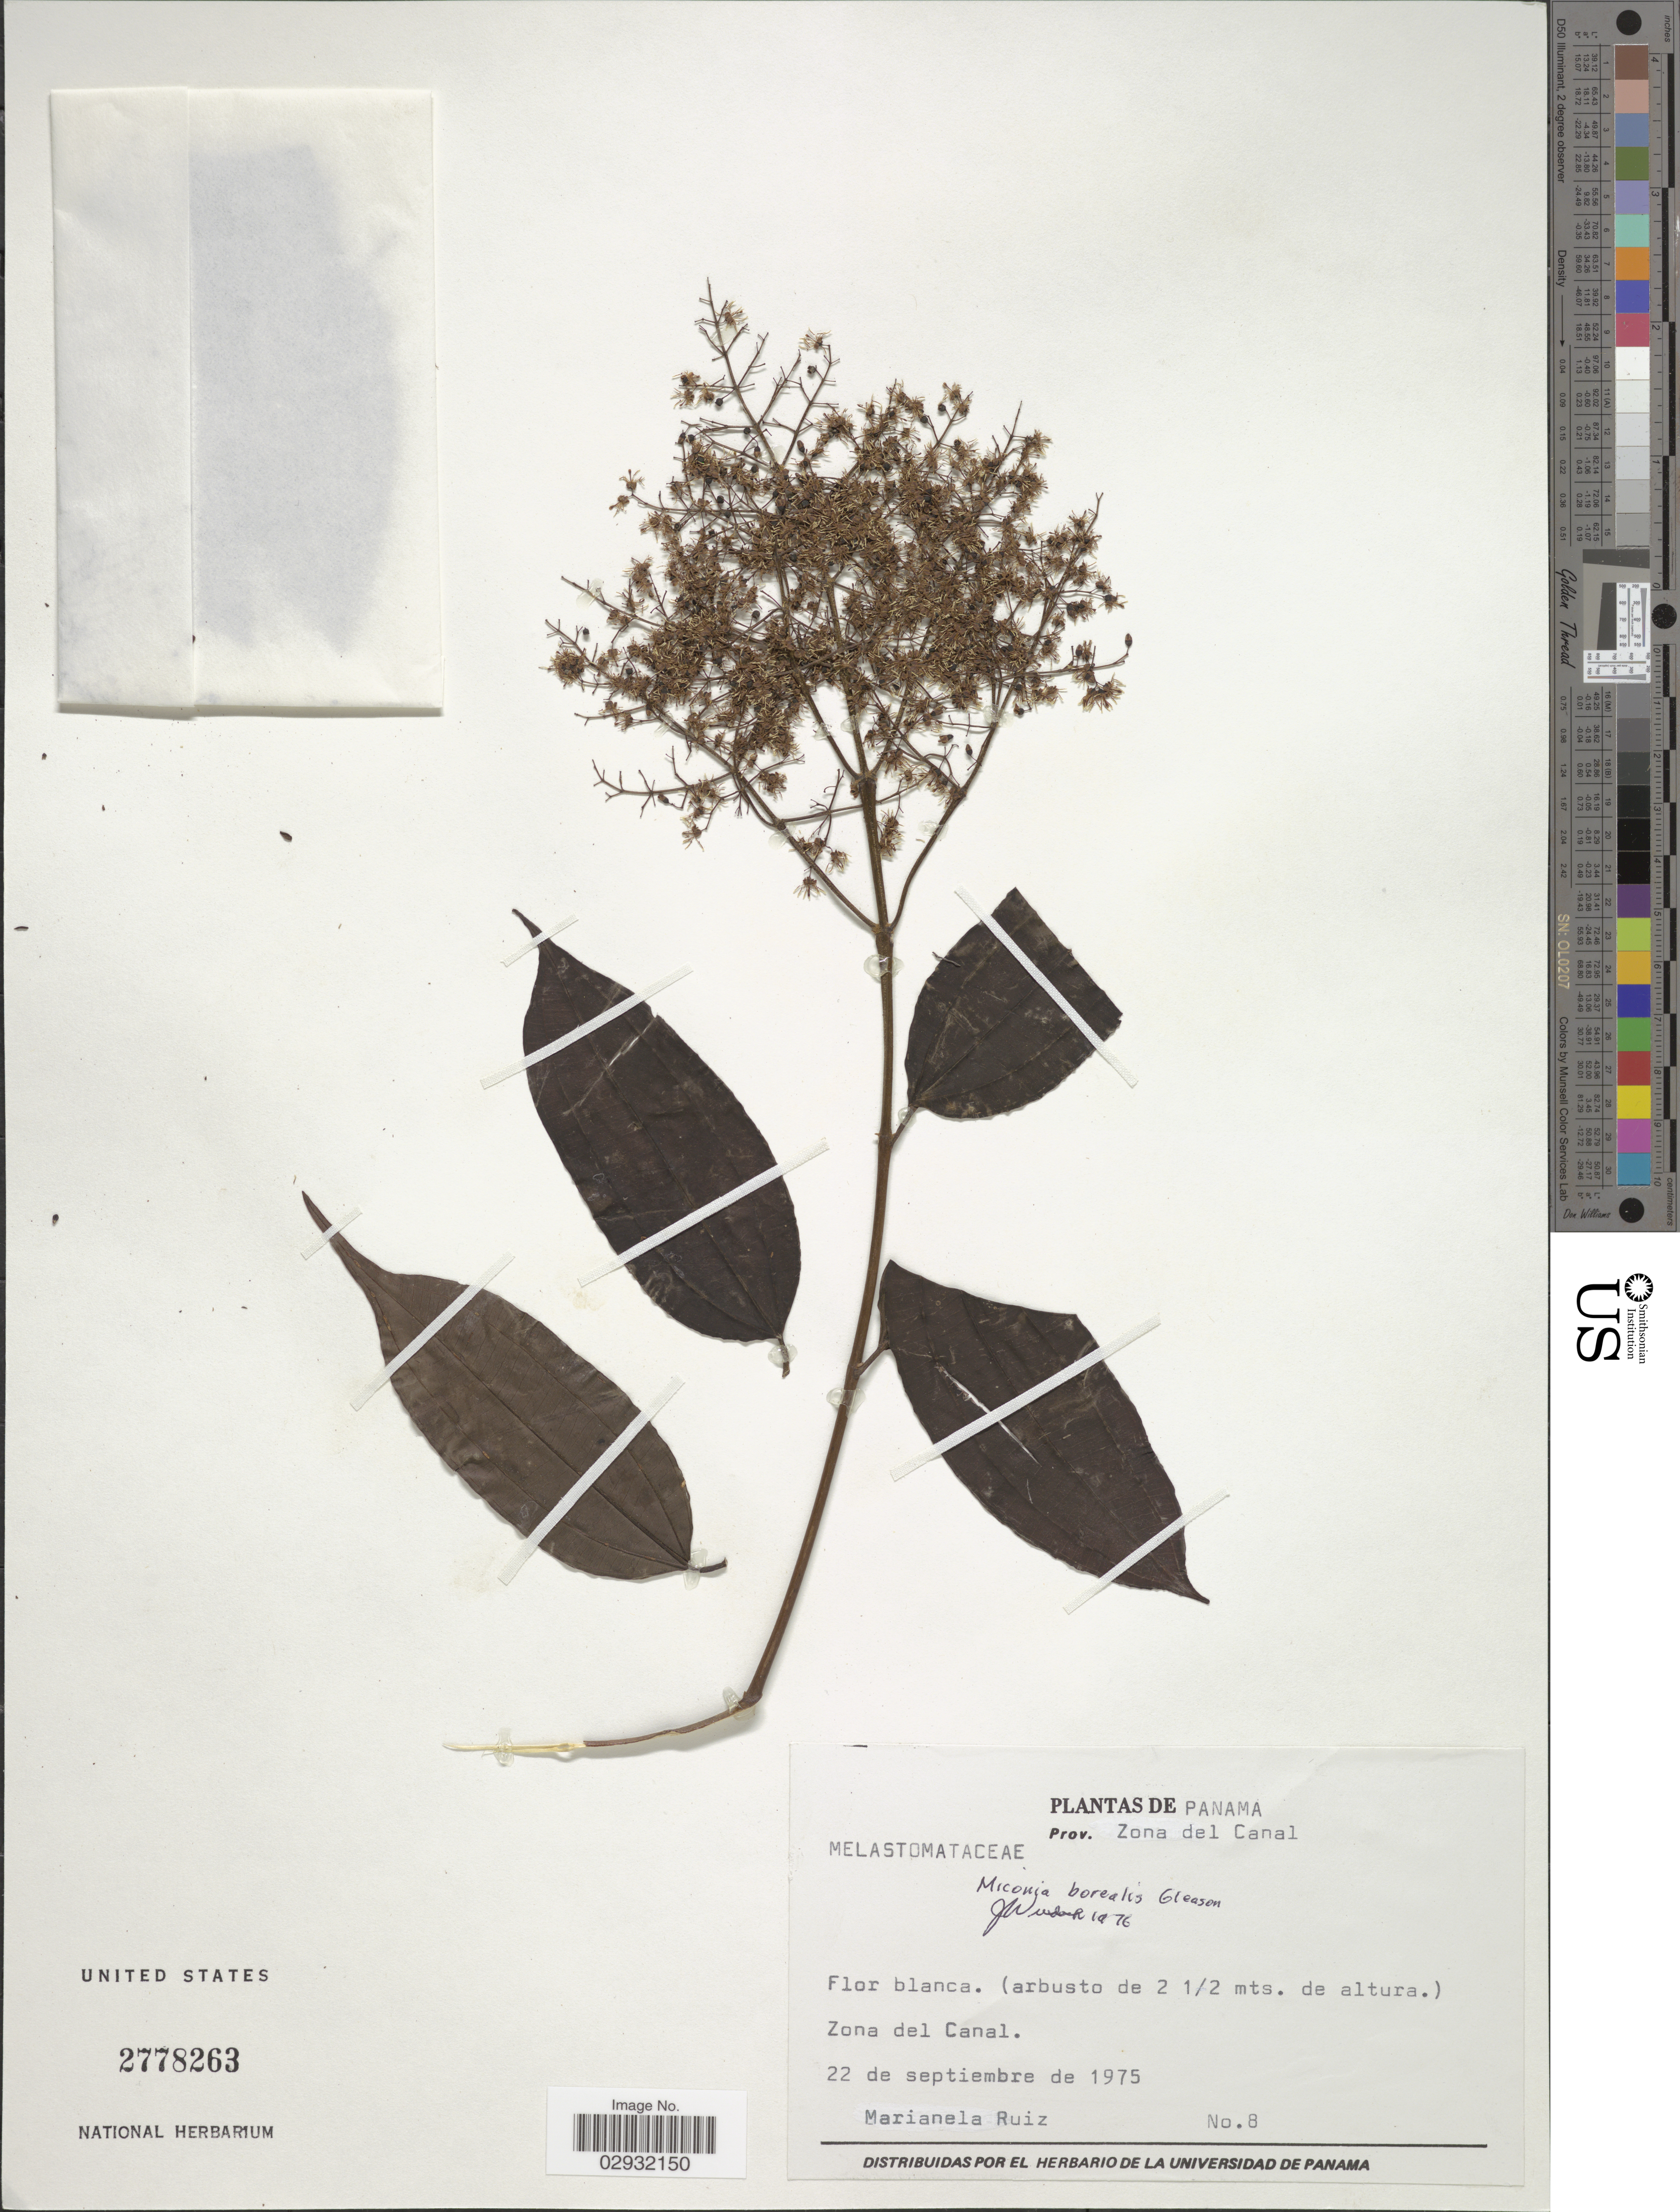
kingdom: Plantae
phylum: Tracheophyta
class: Magnoliopsida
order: Myrtales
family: Melastomataceae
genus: Miconia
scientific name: Miconia borealis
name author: Gleason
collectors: M. Ruiz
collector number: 8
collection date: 1975-09-22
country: Panama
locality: Prov. Zona del Panama, Zona del Canal.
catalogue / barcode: US 2778263